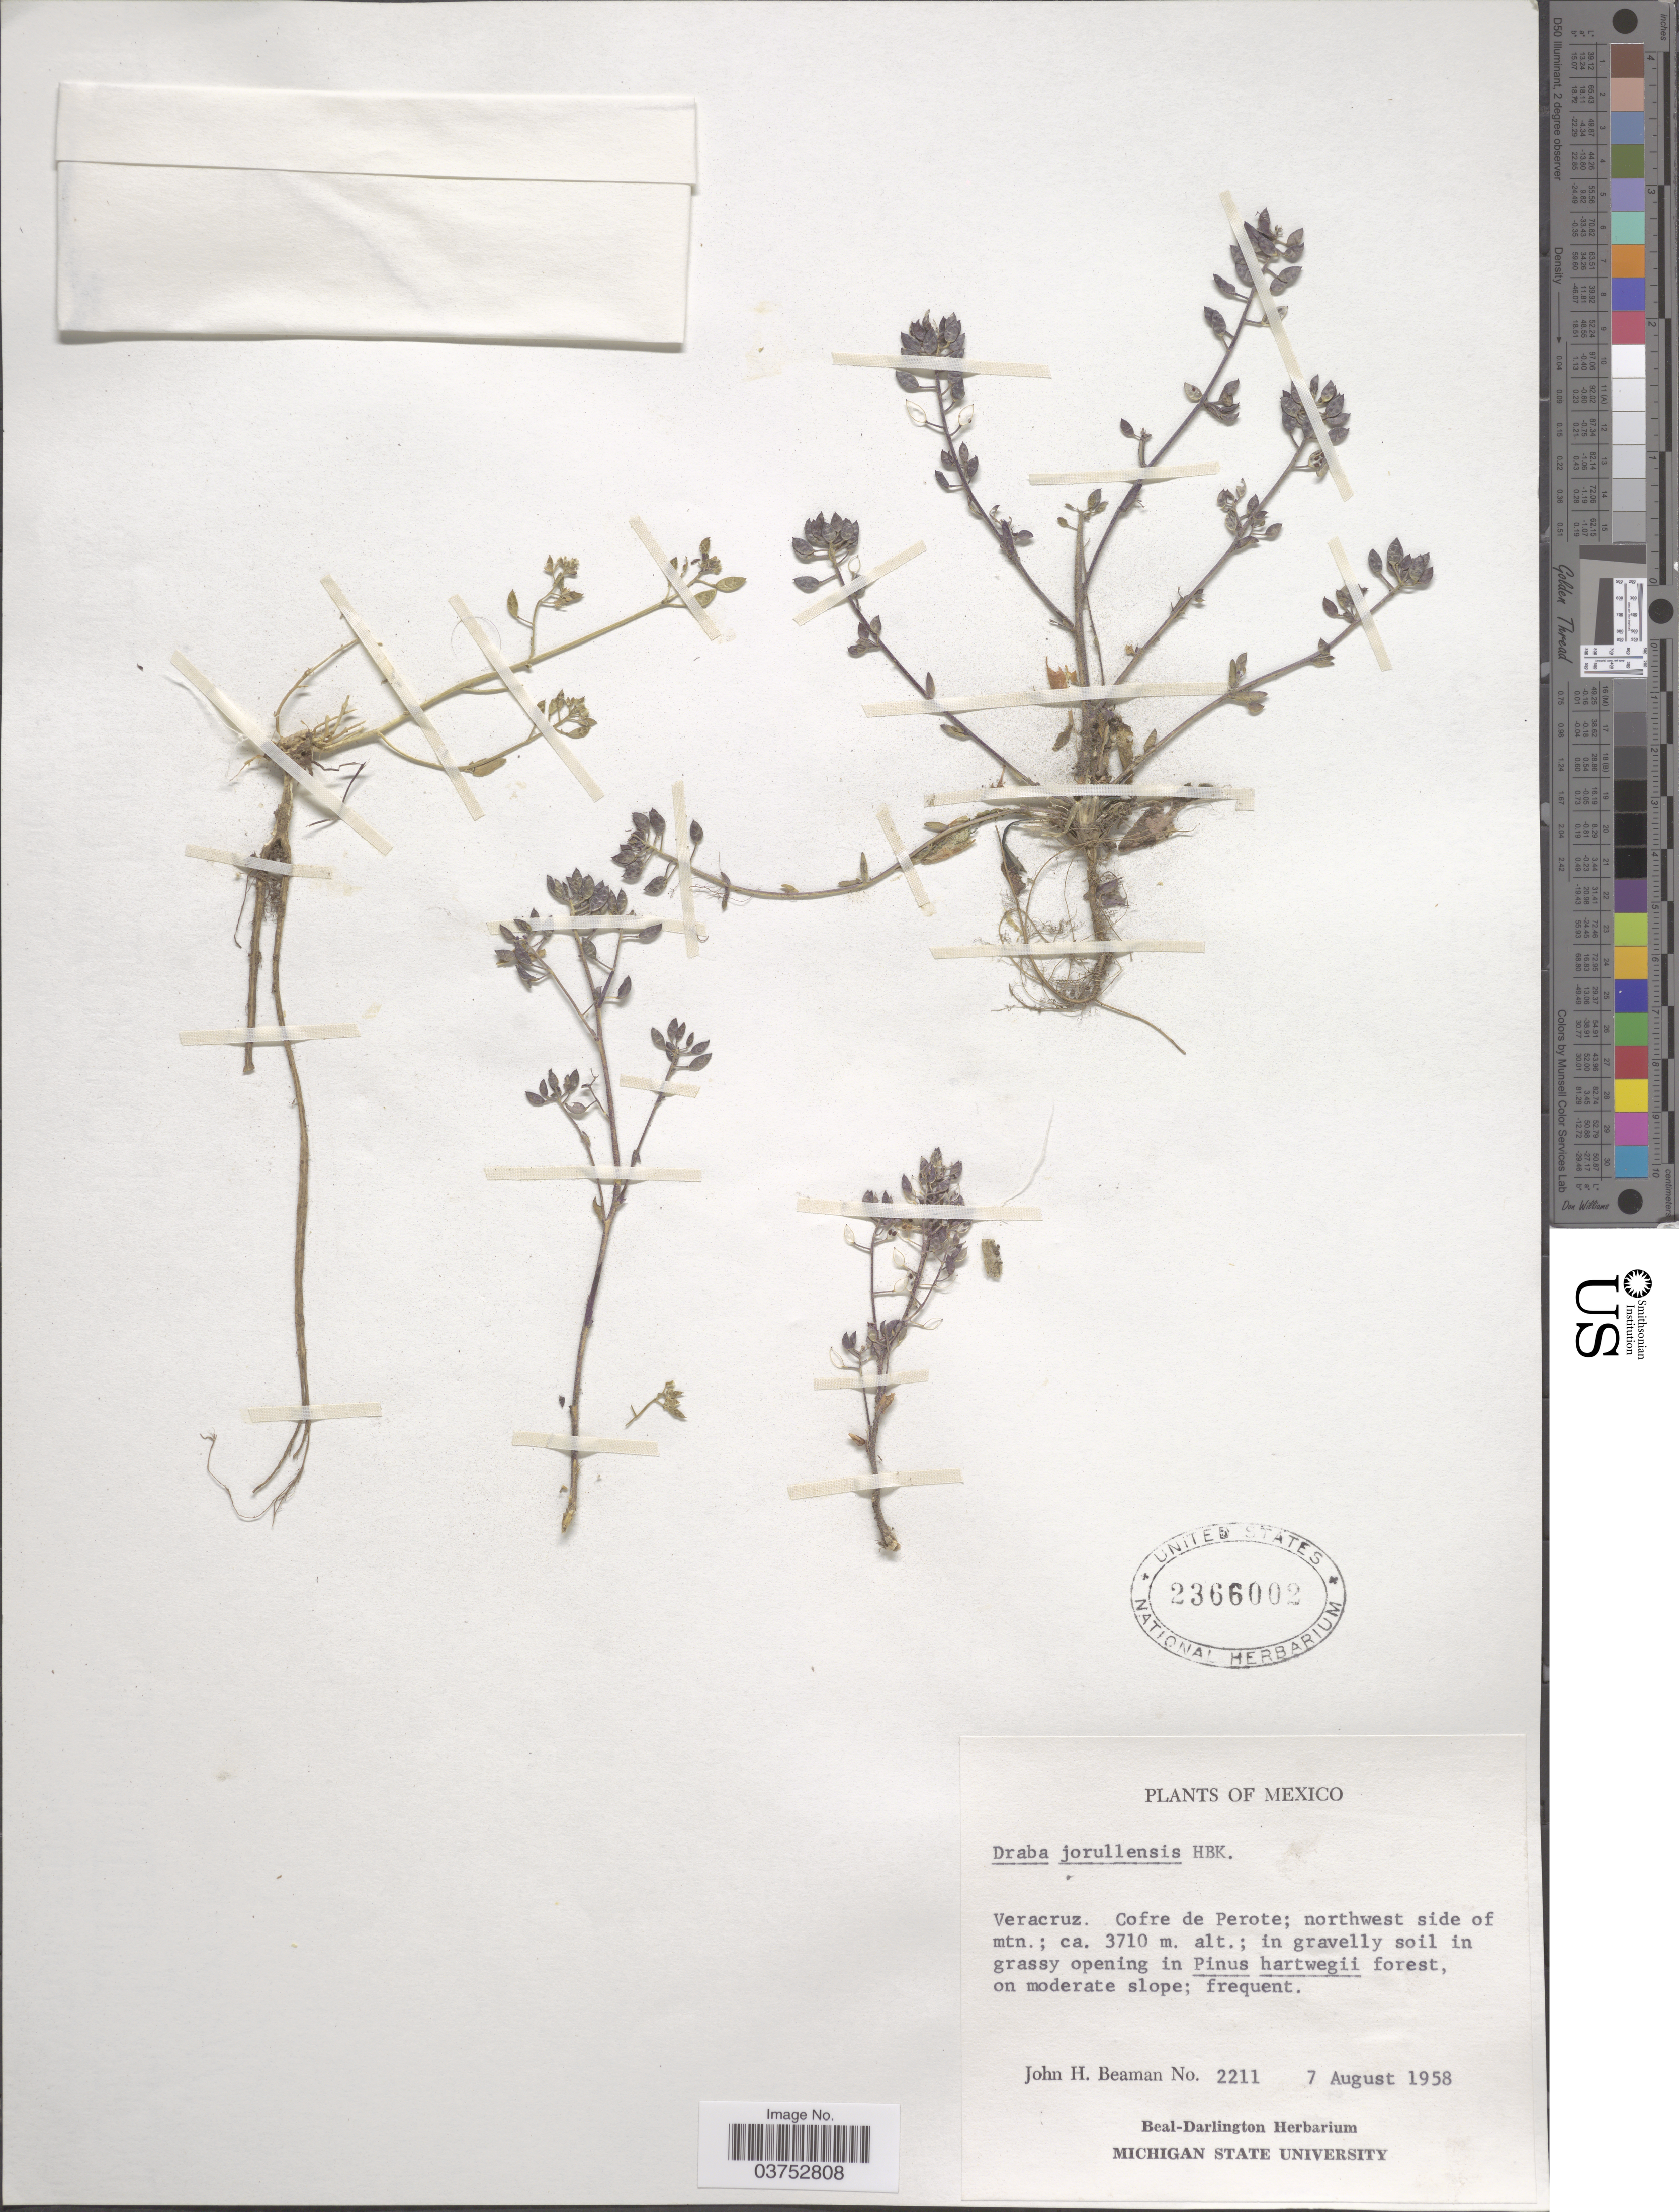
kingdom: Plantae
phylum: Tracheophyta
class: Magnoliopsida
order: Brassicales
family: Brassicaceae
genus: Draba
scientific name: Draba jorullensis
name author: Kunth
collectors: J. H. Beaman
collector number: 2211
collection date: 1958-08-07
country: Mexico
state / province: Veracruz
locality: Veracruz. Cofre de Perote; northwest side of mtn.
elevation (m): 3710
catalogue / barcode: US 2366002